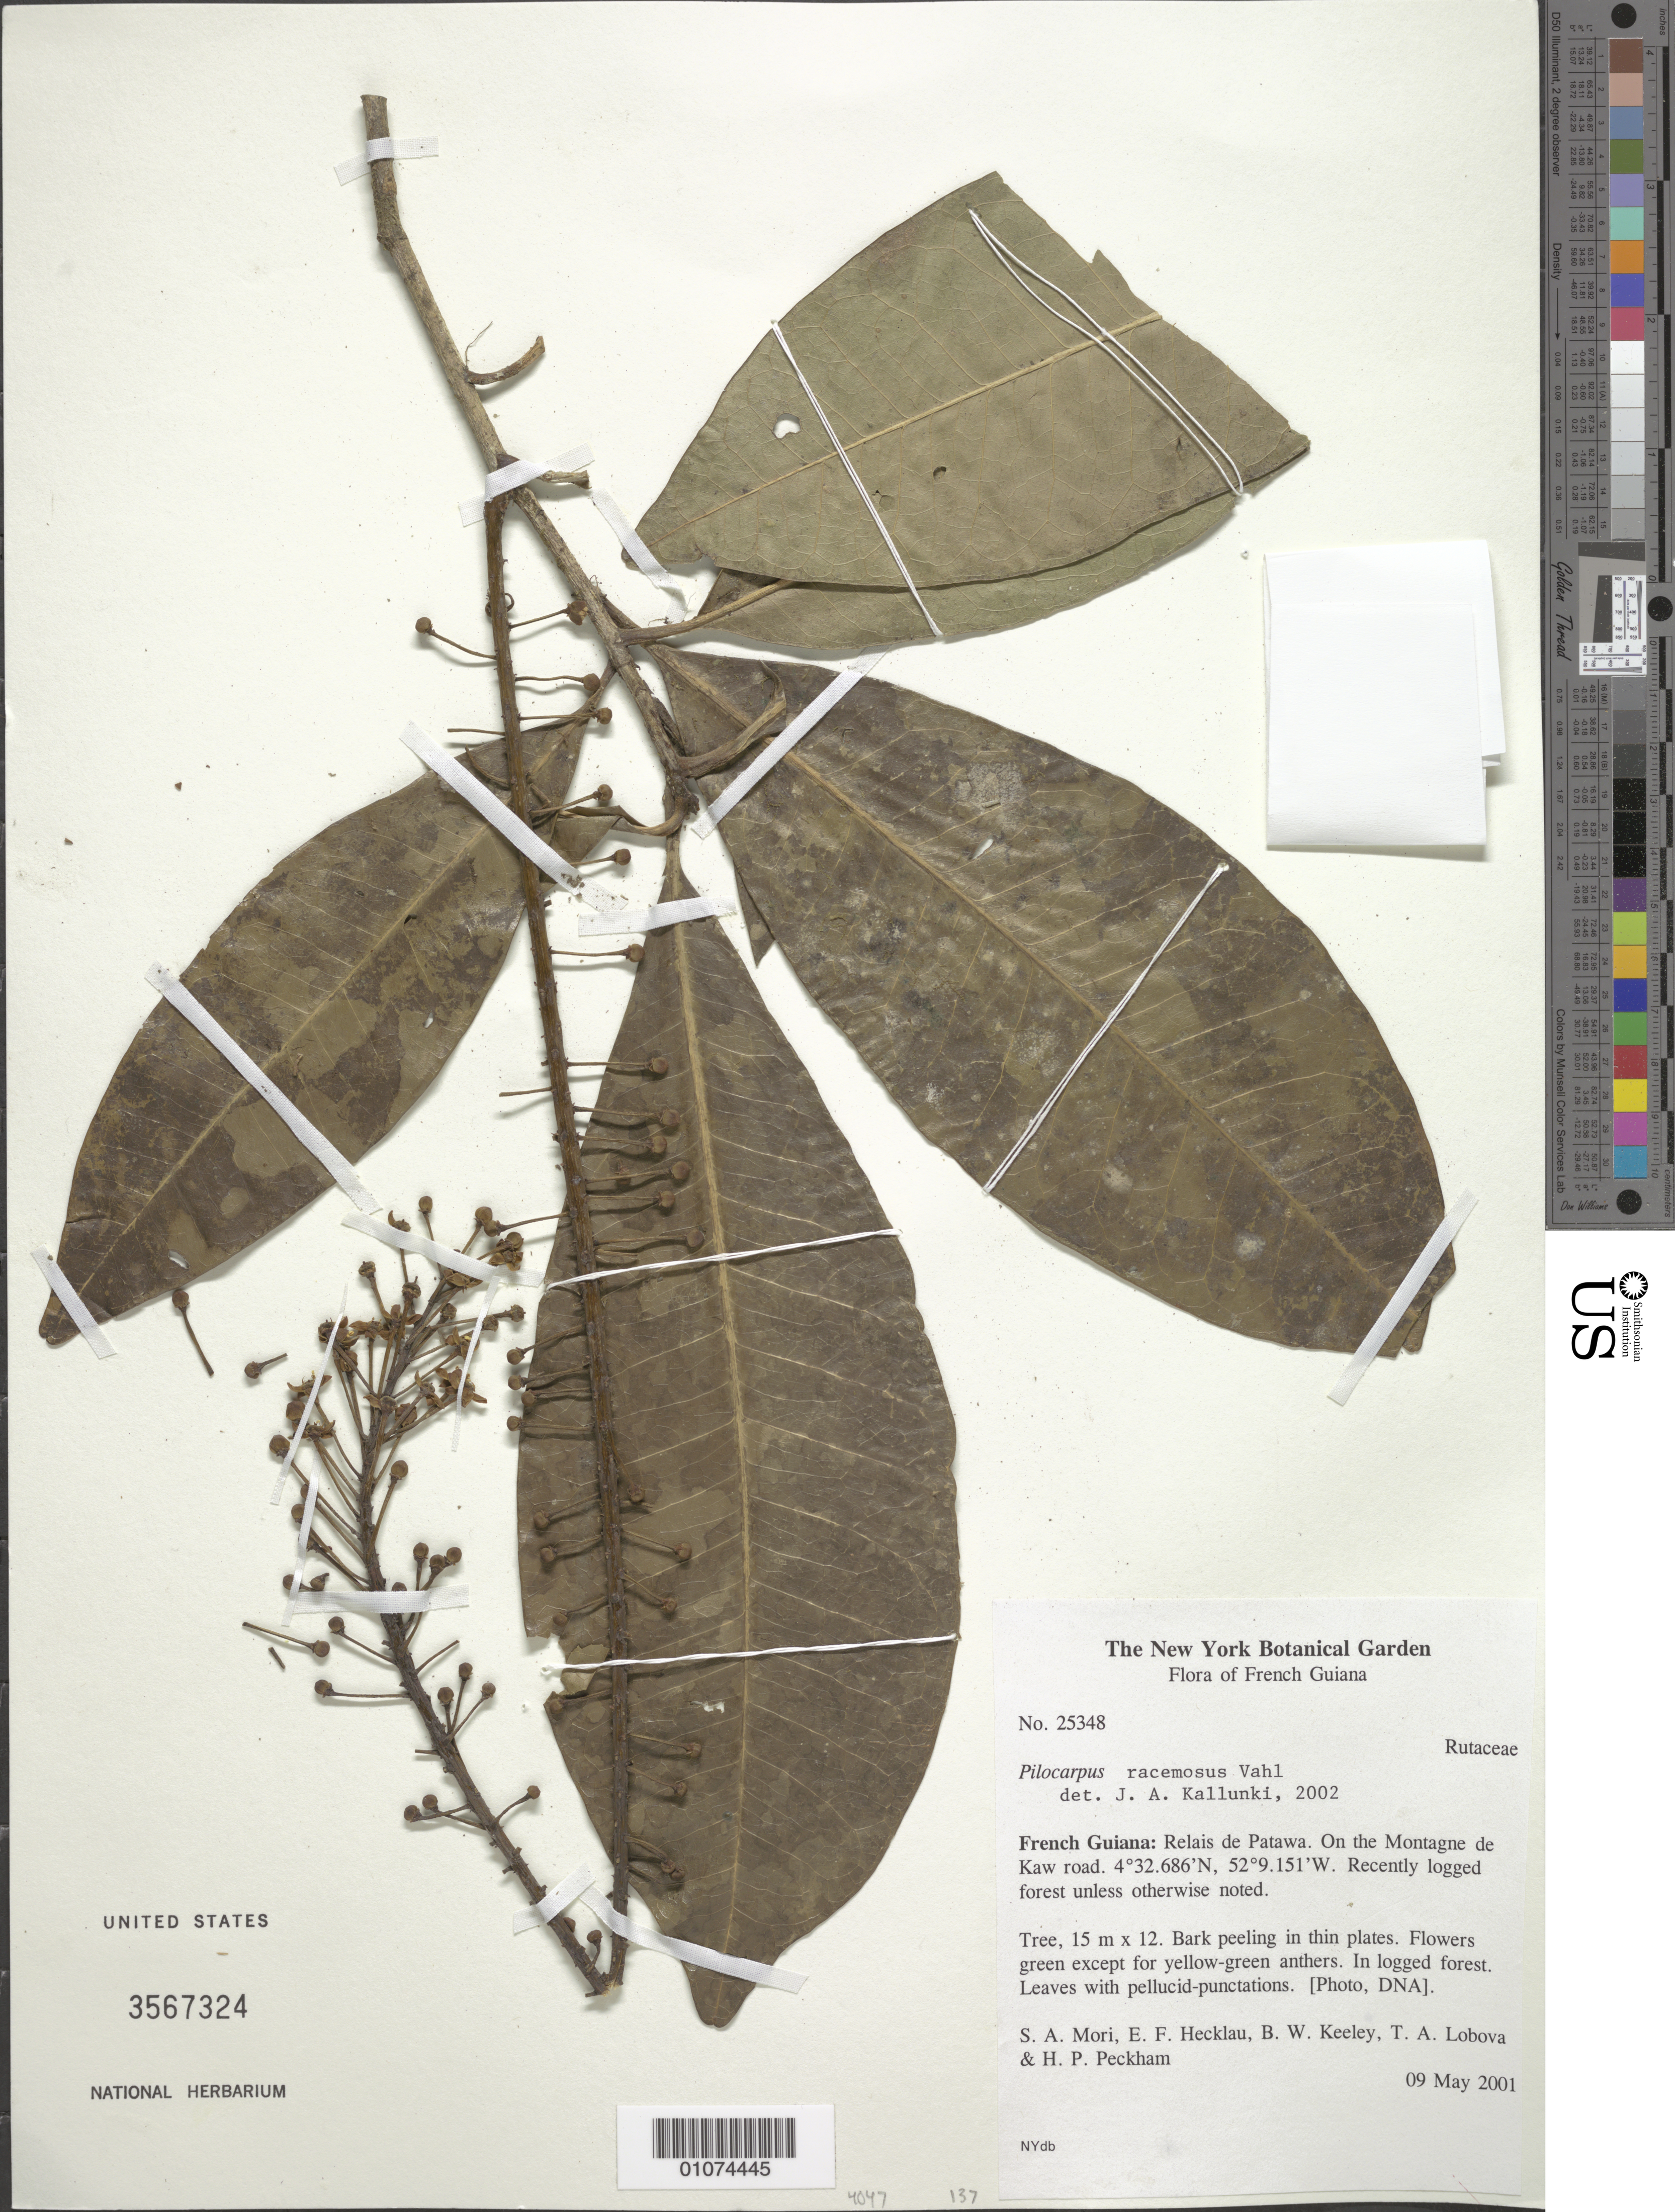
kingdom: Plantae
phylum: Tracheophyta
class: Magnoliopsida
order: Sapindales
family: Rutaceae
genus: Pilocarpus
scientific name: Pilocarpus racemosus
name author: Vahl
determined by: Kallunki, Jacquelyn A.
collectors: S. Mori, E. Hecklau, B. W. Keeley, T. Lobova & H. Peckham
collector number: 25348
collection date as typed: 9-May-01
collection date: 2001-05-09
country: French Guiana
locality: Relais de Patawa. On the Montagne de Kaw road.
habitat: Recently logged forest unless otherwise noted.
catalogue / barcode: US 3567324